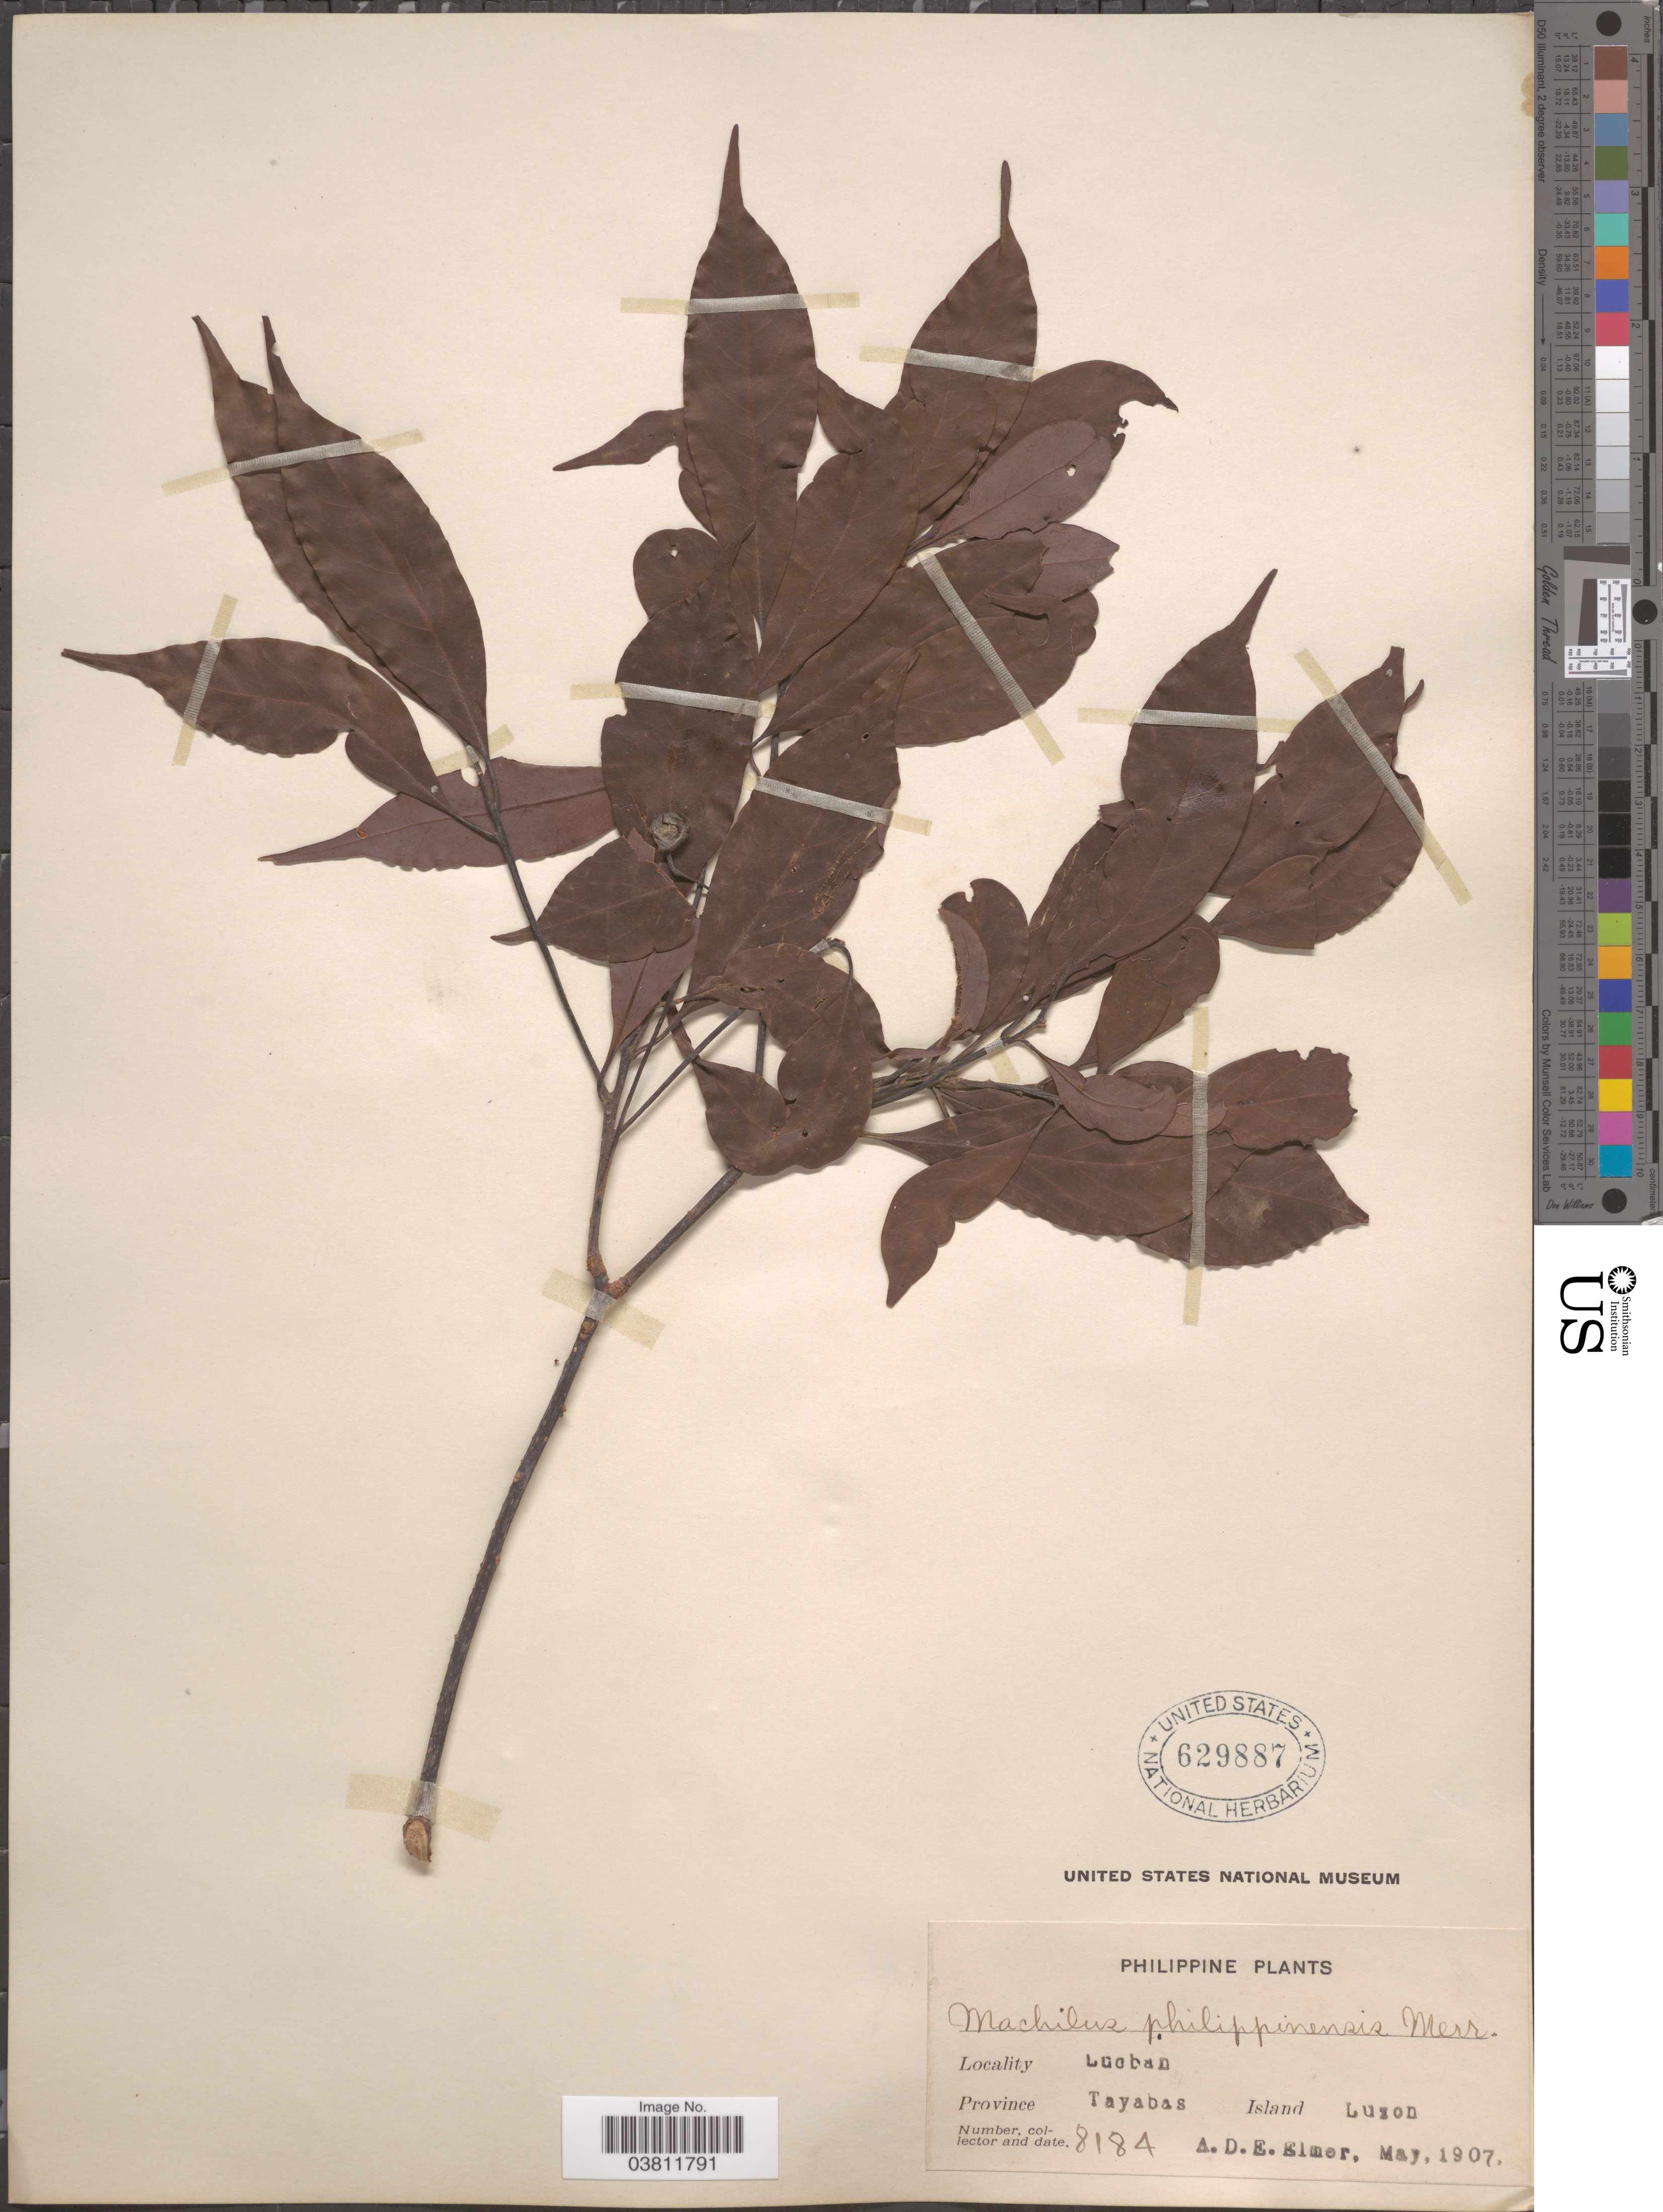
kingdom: Plantae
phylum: Tracheophyta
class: Magnoliopsida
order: Laurales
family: Lauraceae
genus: Machilus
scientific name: Machilus philippinensis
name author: Merr.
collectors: A. D. E. Elmer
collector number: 8184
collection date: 1907-05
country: Philippines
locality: Lucban, Province Tayabas, Island Luzon.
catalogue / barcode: US 629887